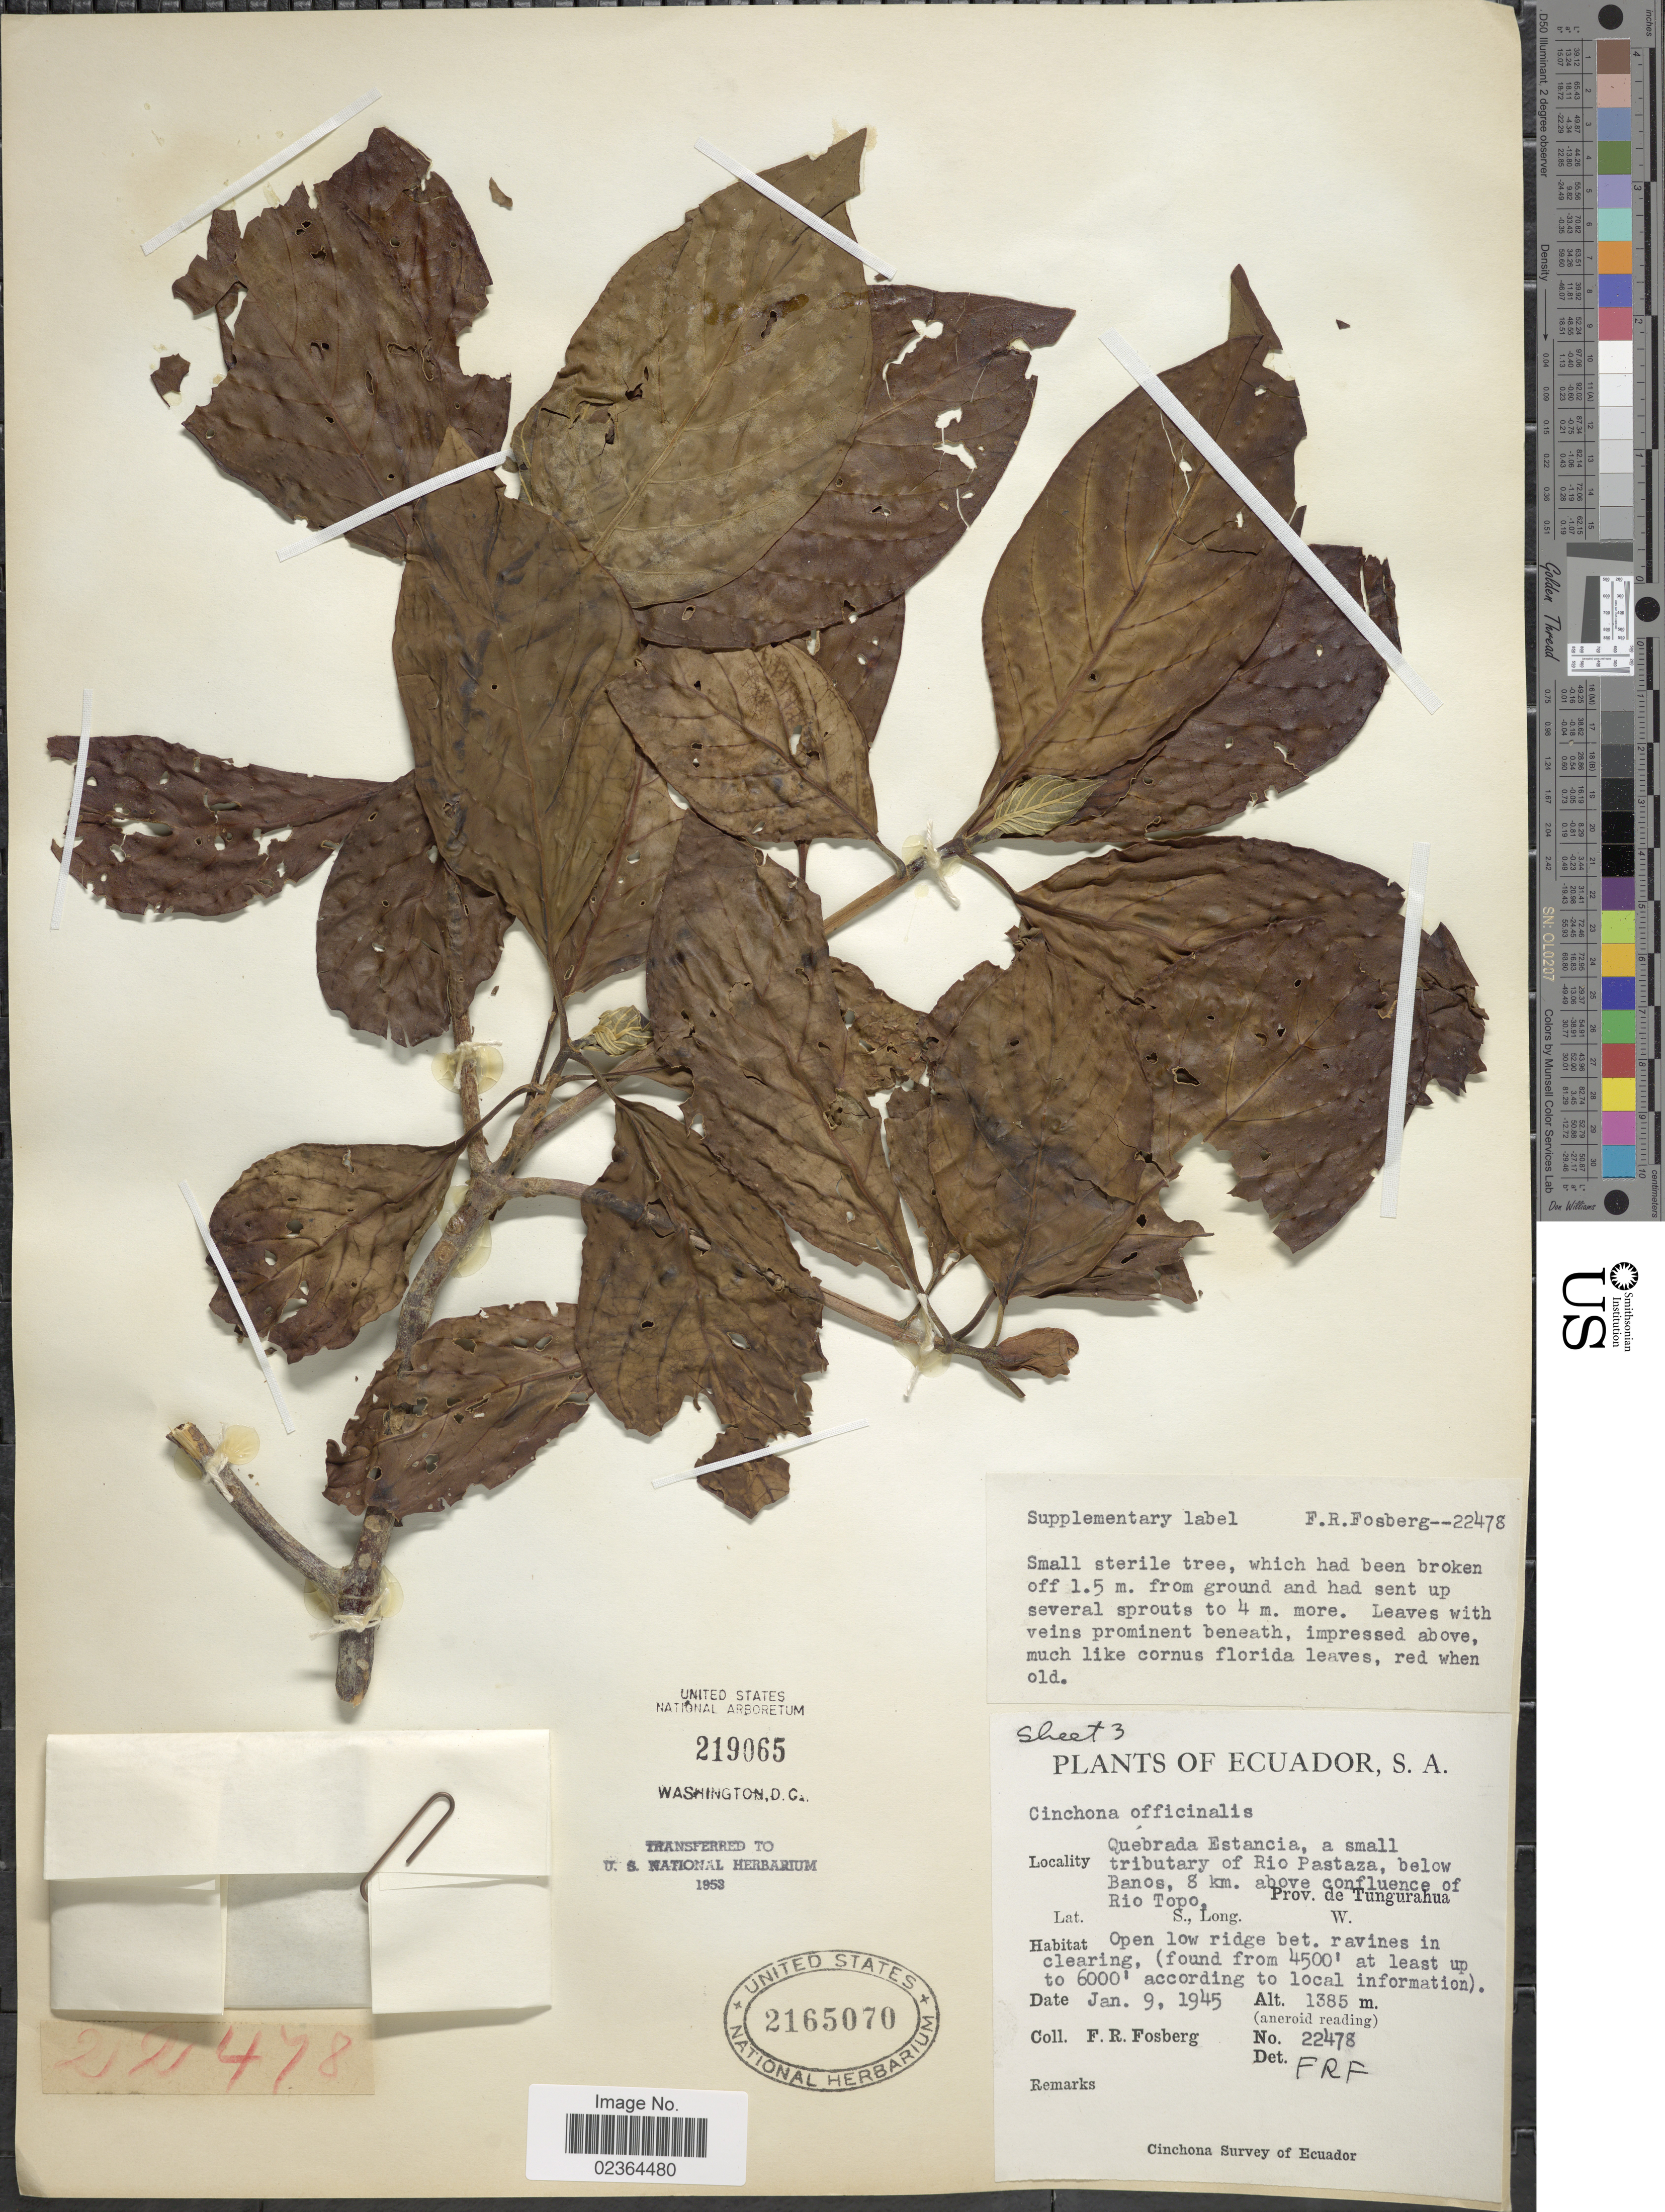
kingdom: Plantae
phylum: Tracheophyta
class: Magnoliopsida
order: Gentianales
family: Rubiaceae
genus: Cinchona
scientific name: Cinchona officinalis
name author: L.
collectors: F. R. Fosberg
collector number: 22478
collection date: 1945-01-09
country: Ecuador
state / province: Tungurahua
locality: Quebrada Estancia, a small tributary of Rio Pastaza, below Banos, 8 km. above confluence of Rio Topo, Prov. de Tungurahua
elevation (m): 1385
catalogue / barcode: US 2165070